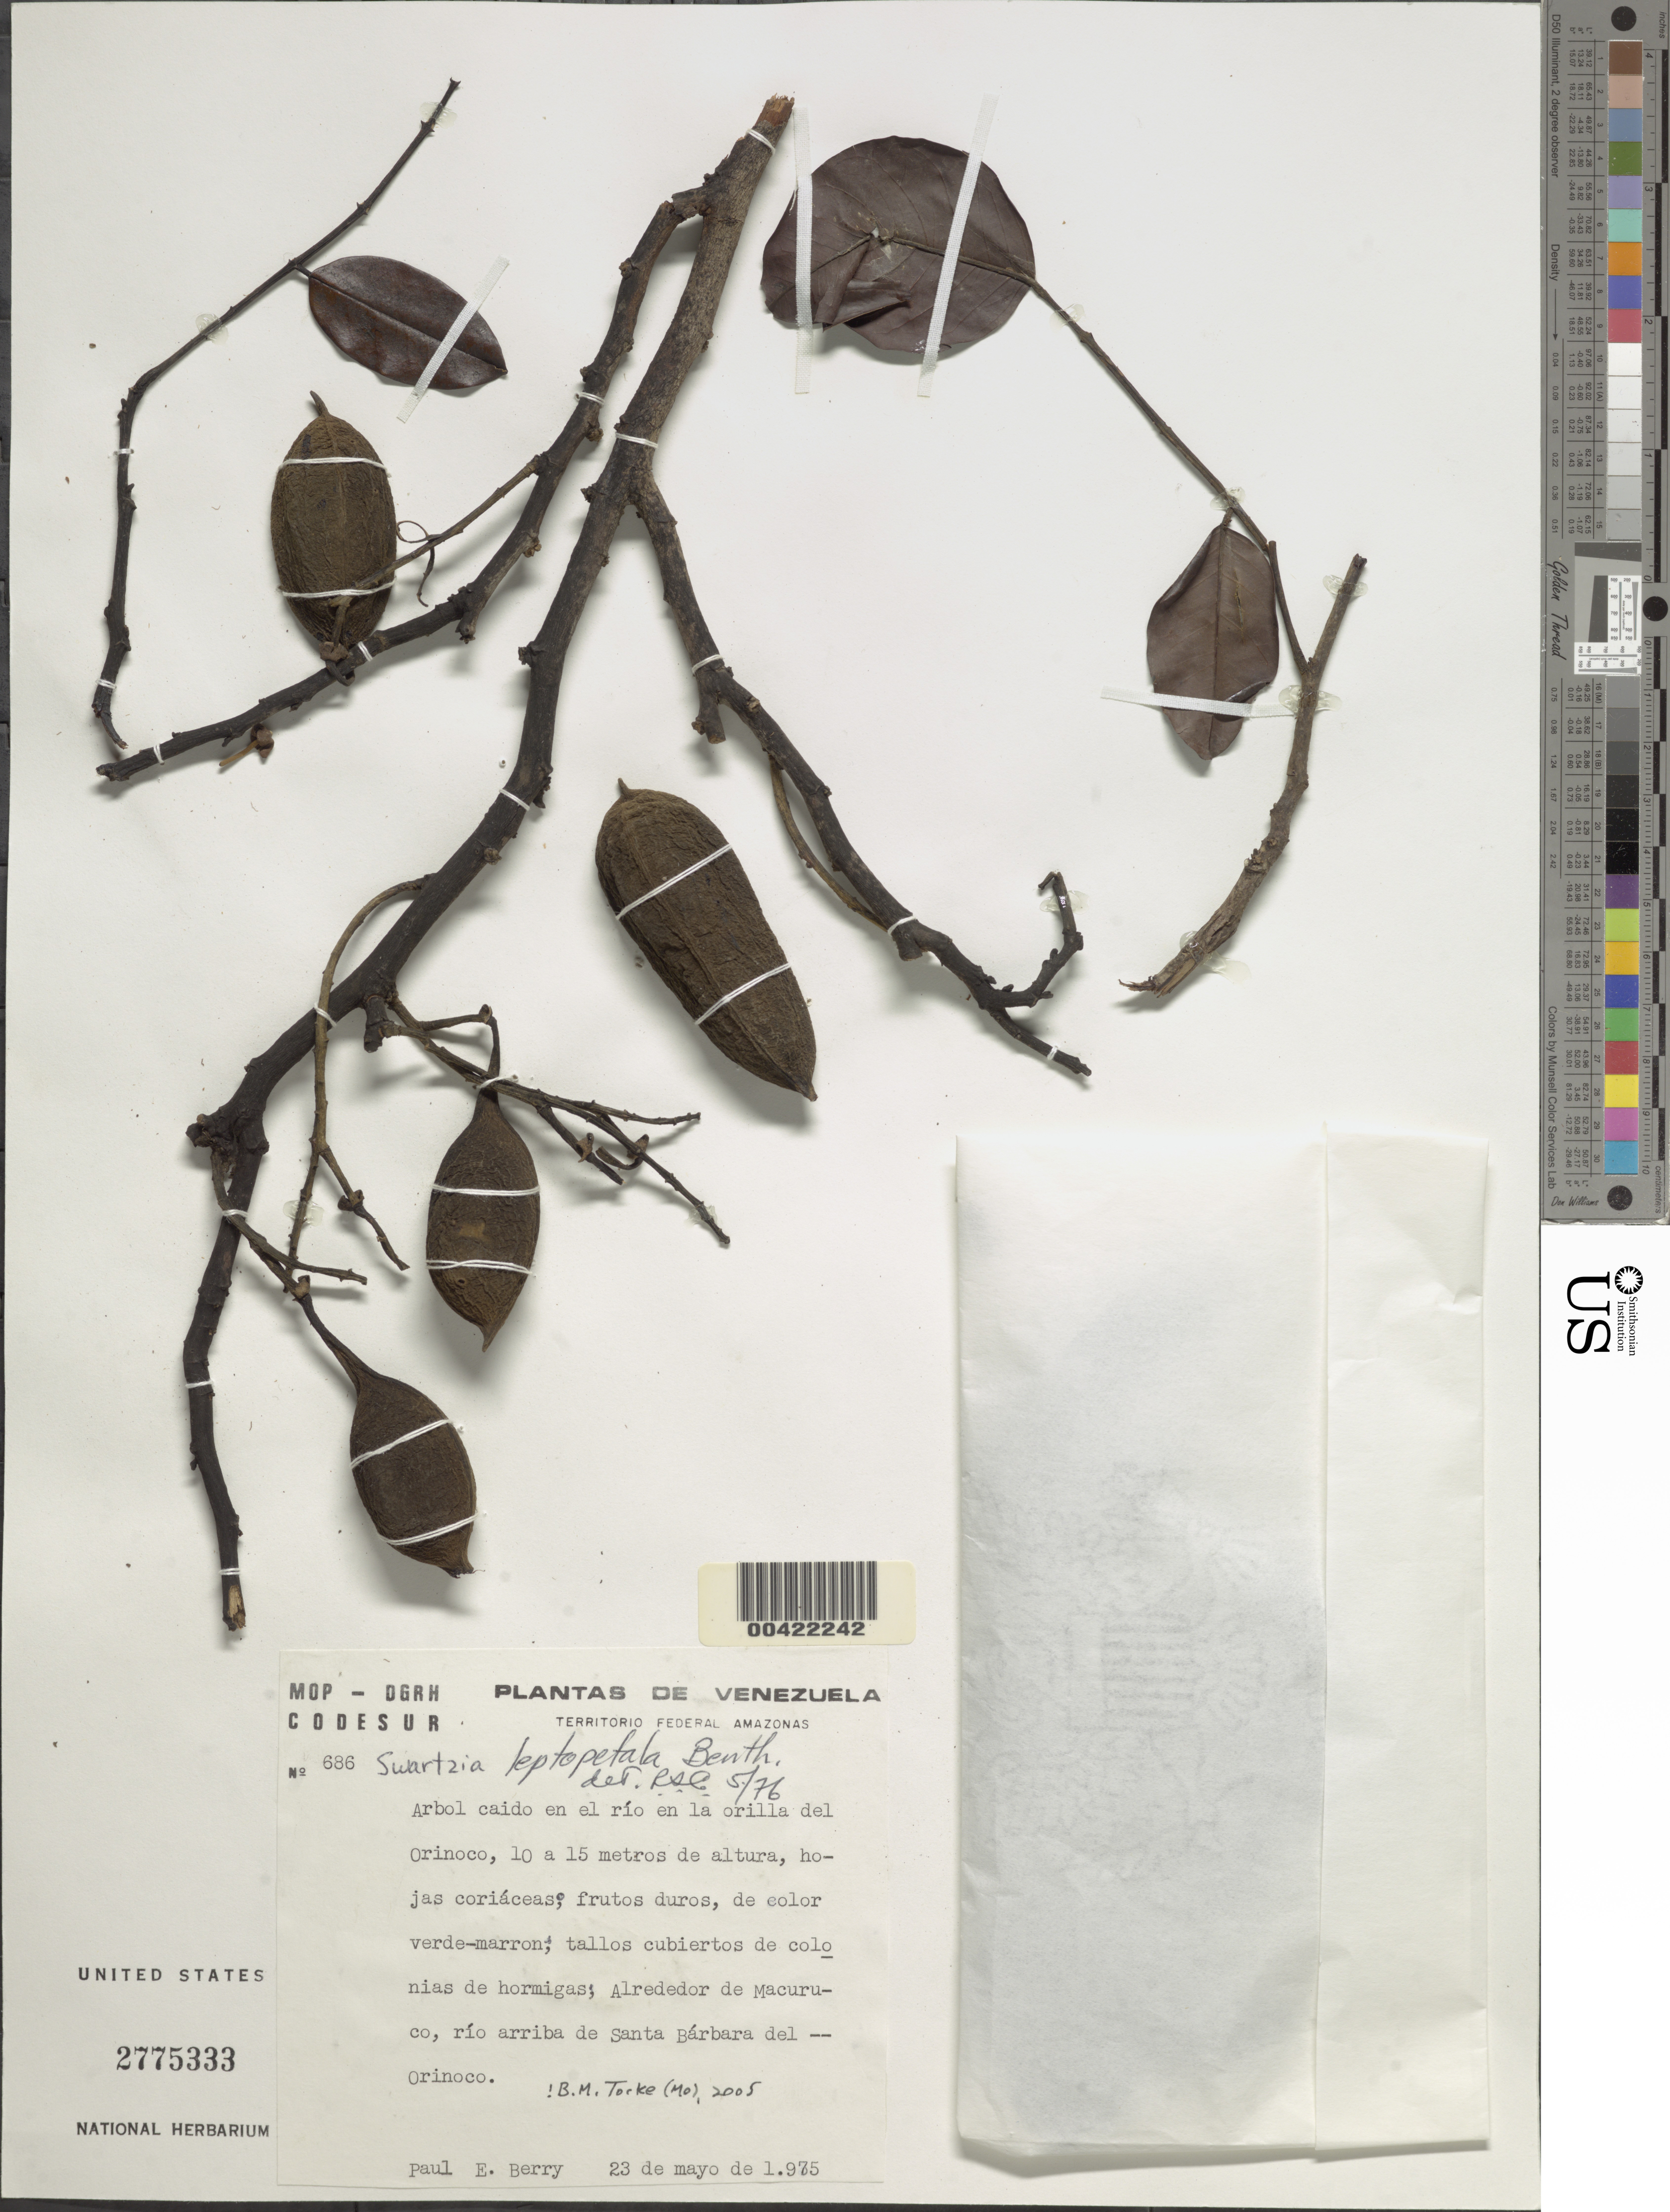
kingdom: Plantae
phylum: Tracheophyta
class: Magnoliopsida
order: Fabales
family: Fabaceae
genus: Swartzia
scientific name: Swartzia leptopetala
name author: Benth.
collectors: P. E. Berry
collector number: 686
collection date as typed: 23 May 1975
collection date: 1975-05-23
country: Venezuela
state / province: Amazonas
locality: Macuruco, alrededor de; rio arriba de Santa Barbara del orinoco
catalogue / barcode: US 2775333